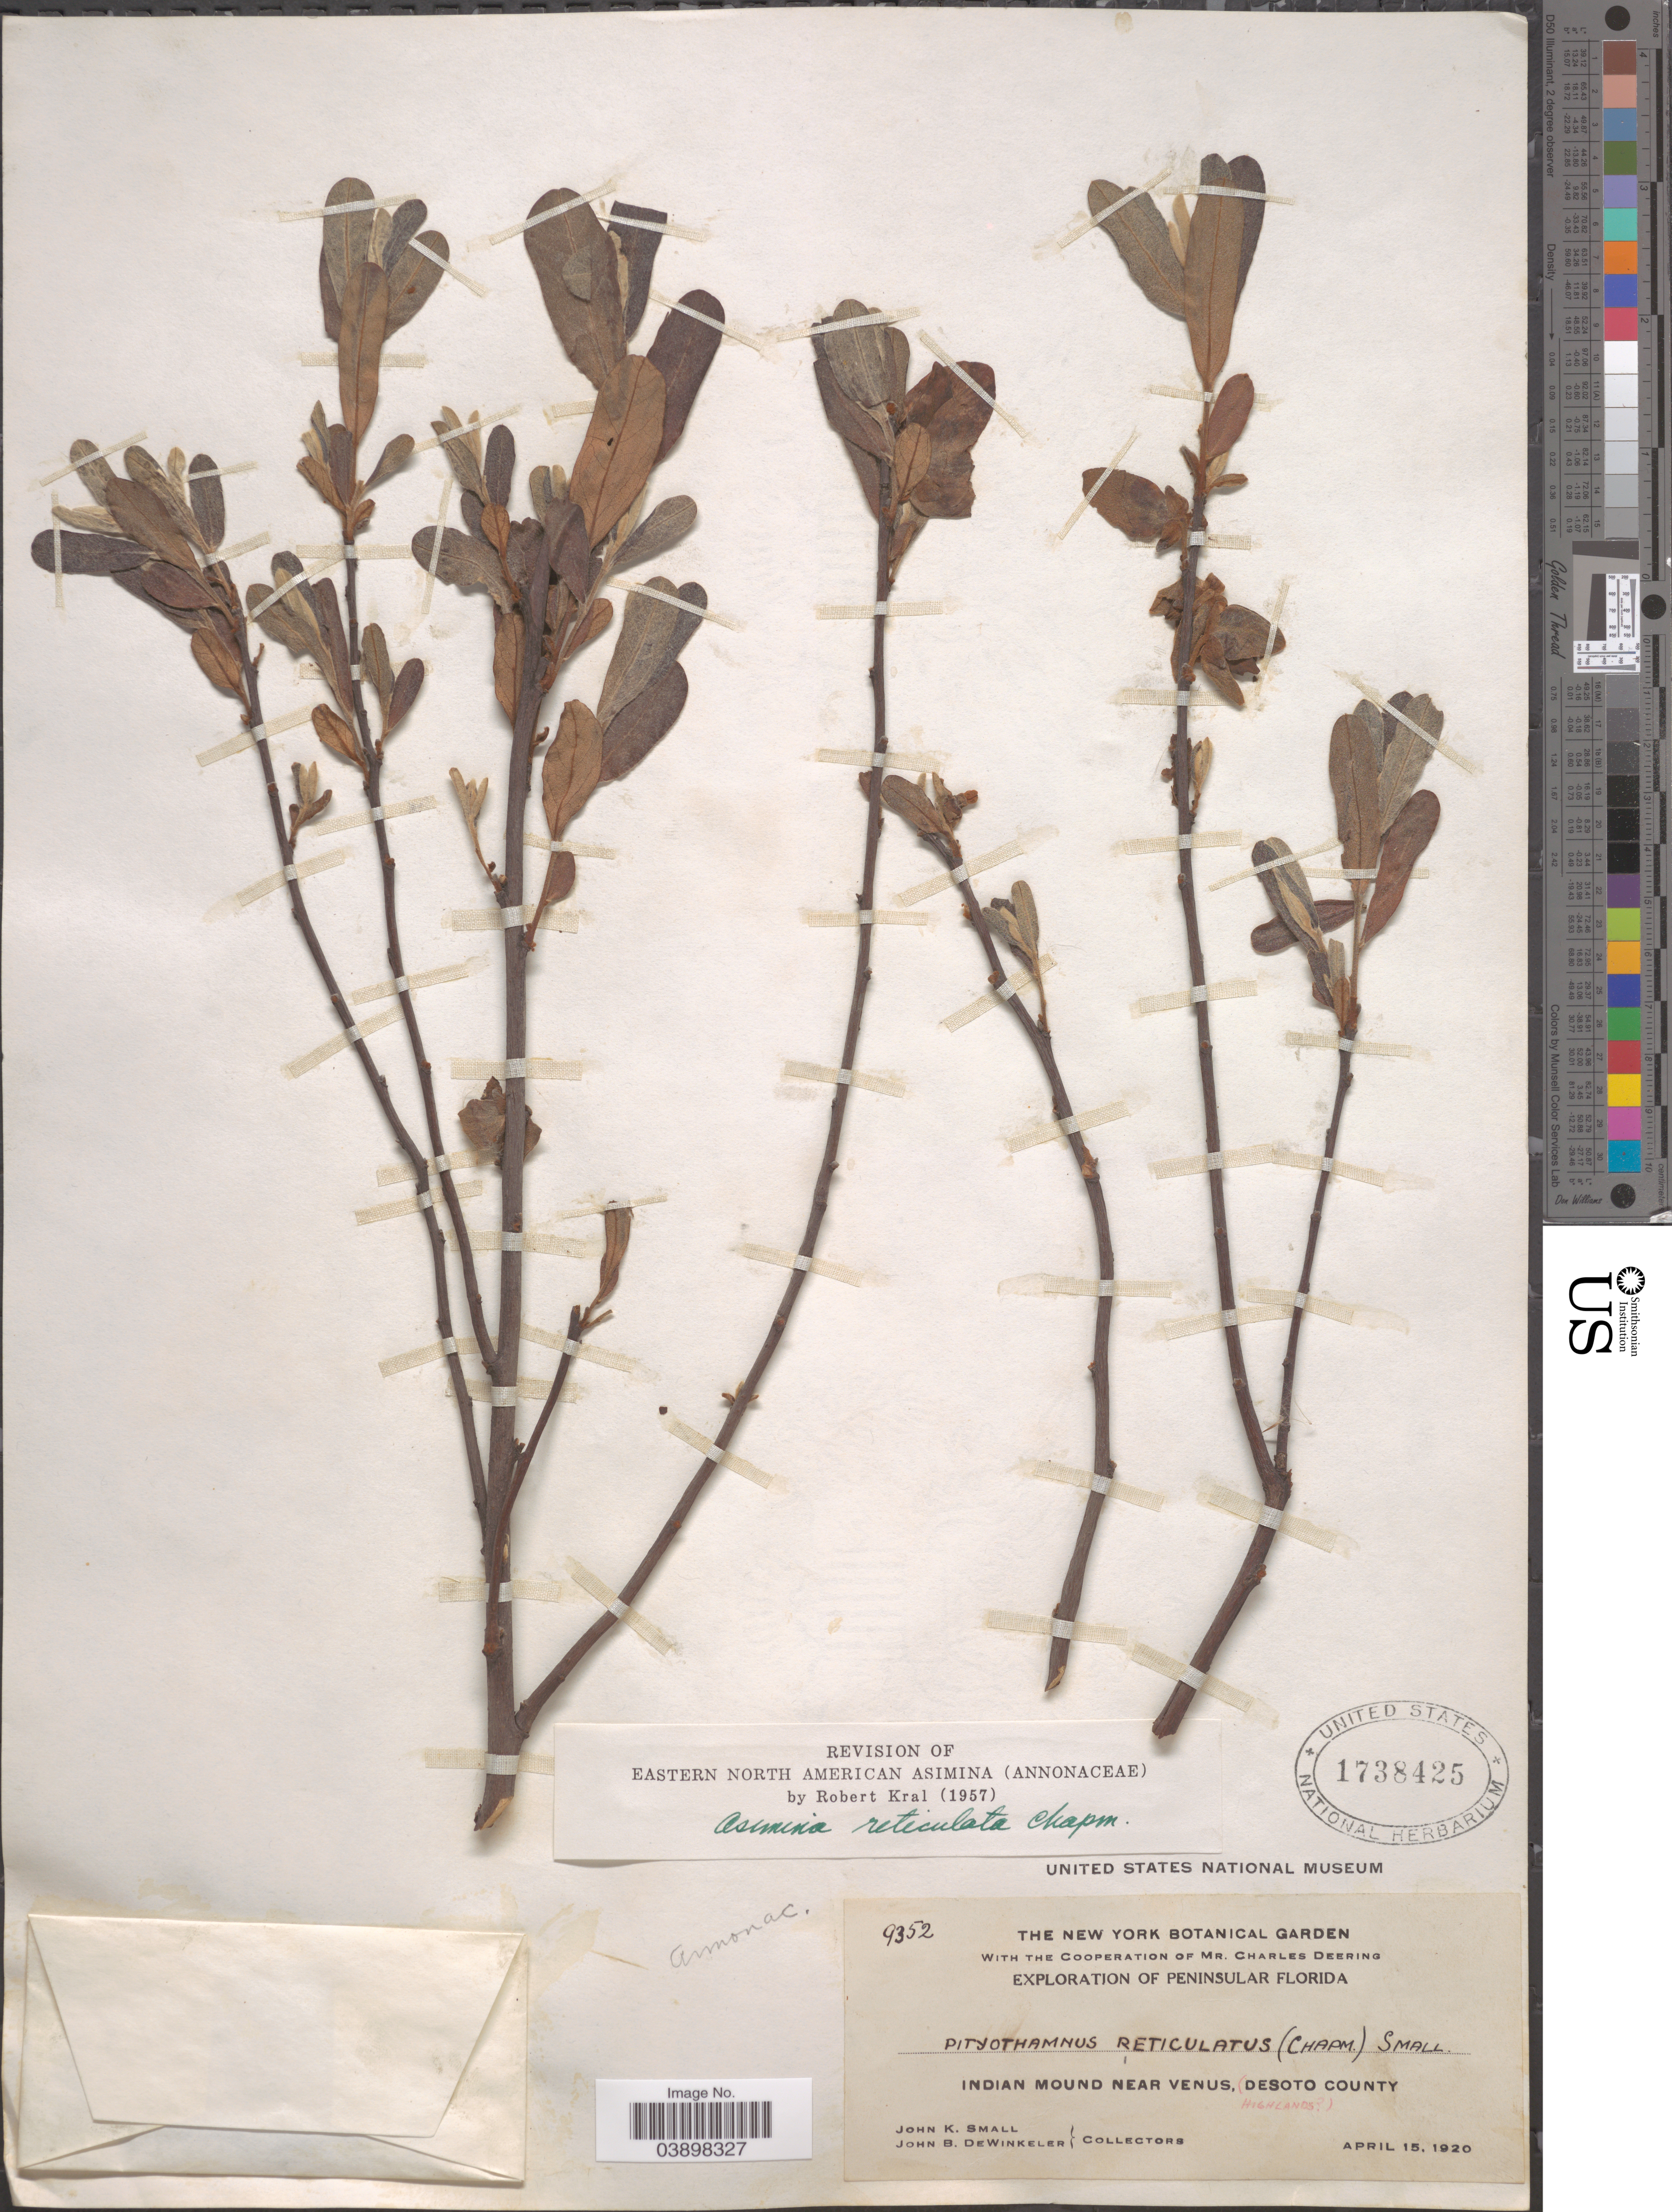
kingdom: Plantae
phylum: Tracheophyta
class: Magnoliopsida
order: Magnoliales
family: Annonaceae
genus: Asimina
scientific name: Asimina reticulata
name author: (Shuttlew.) Chapm.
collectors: J. K. Small & J. B. Dewinkeler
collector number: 9352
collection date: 1920-04-15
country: United States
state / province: Florida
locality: Peninsular Florida. Indian mound near Venus, Desoto County, Desoto Highlands [unsure placement]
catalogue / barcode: US 1738425